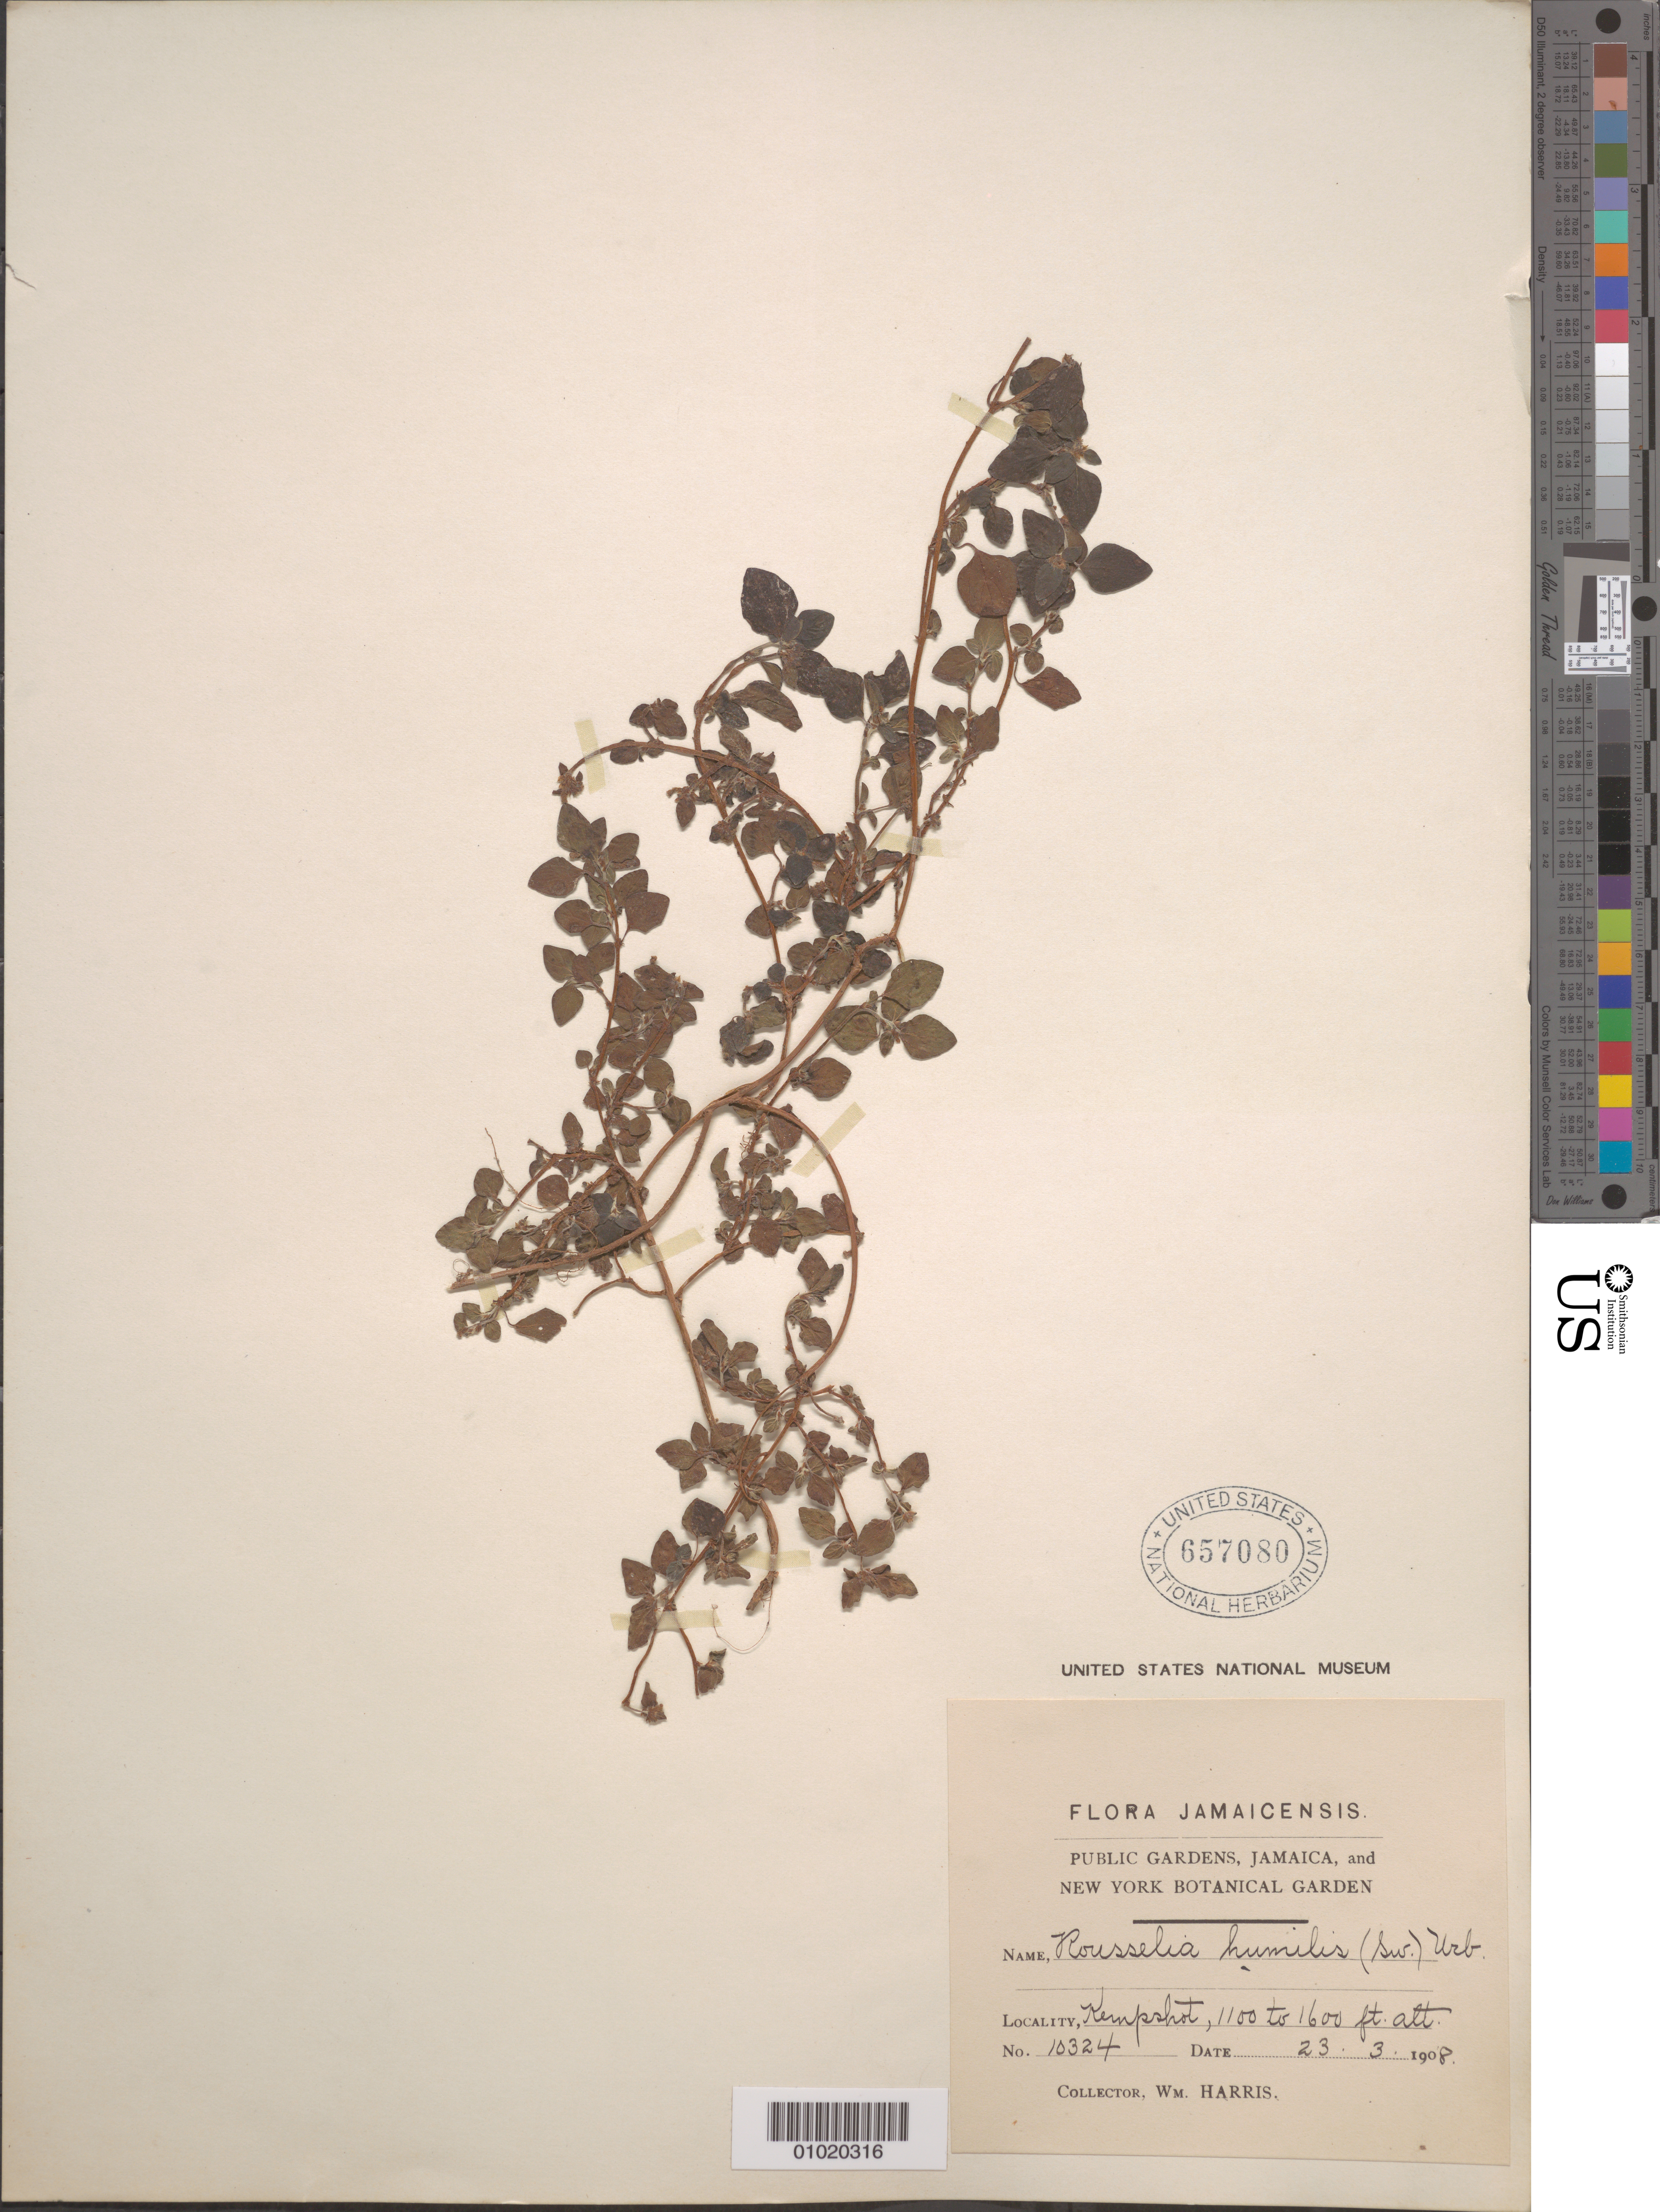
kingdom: Plantae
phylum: Tracheophyta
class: Magnoliopsida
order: Rosales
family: Urticaceae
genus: Rousselia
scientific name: Rousselia humilis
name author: (Sw.) Urb.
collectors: W. Harris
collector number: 10324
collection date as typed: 23 Mar 1908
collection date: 1908-03-23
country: Jamaica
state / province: Hanover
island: Jamaica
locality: Kempshot (modern=Kempshott).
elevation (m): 335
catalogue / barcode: US 657080